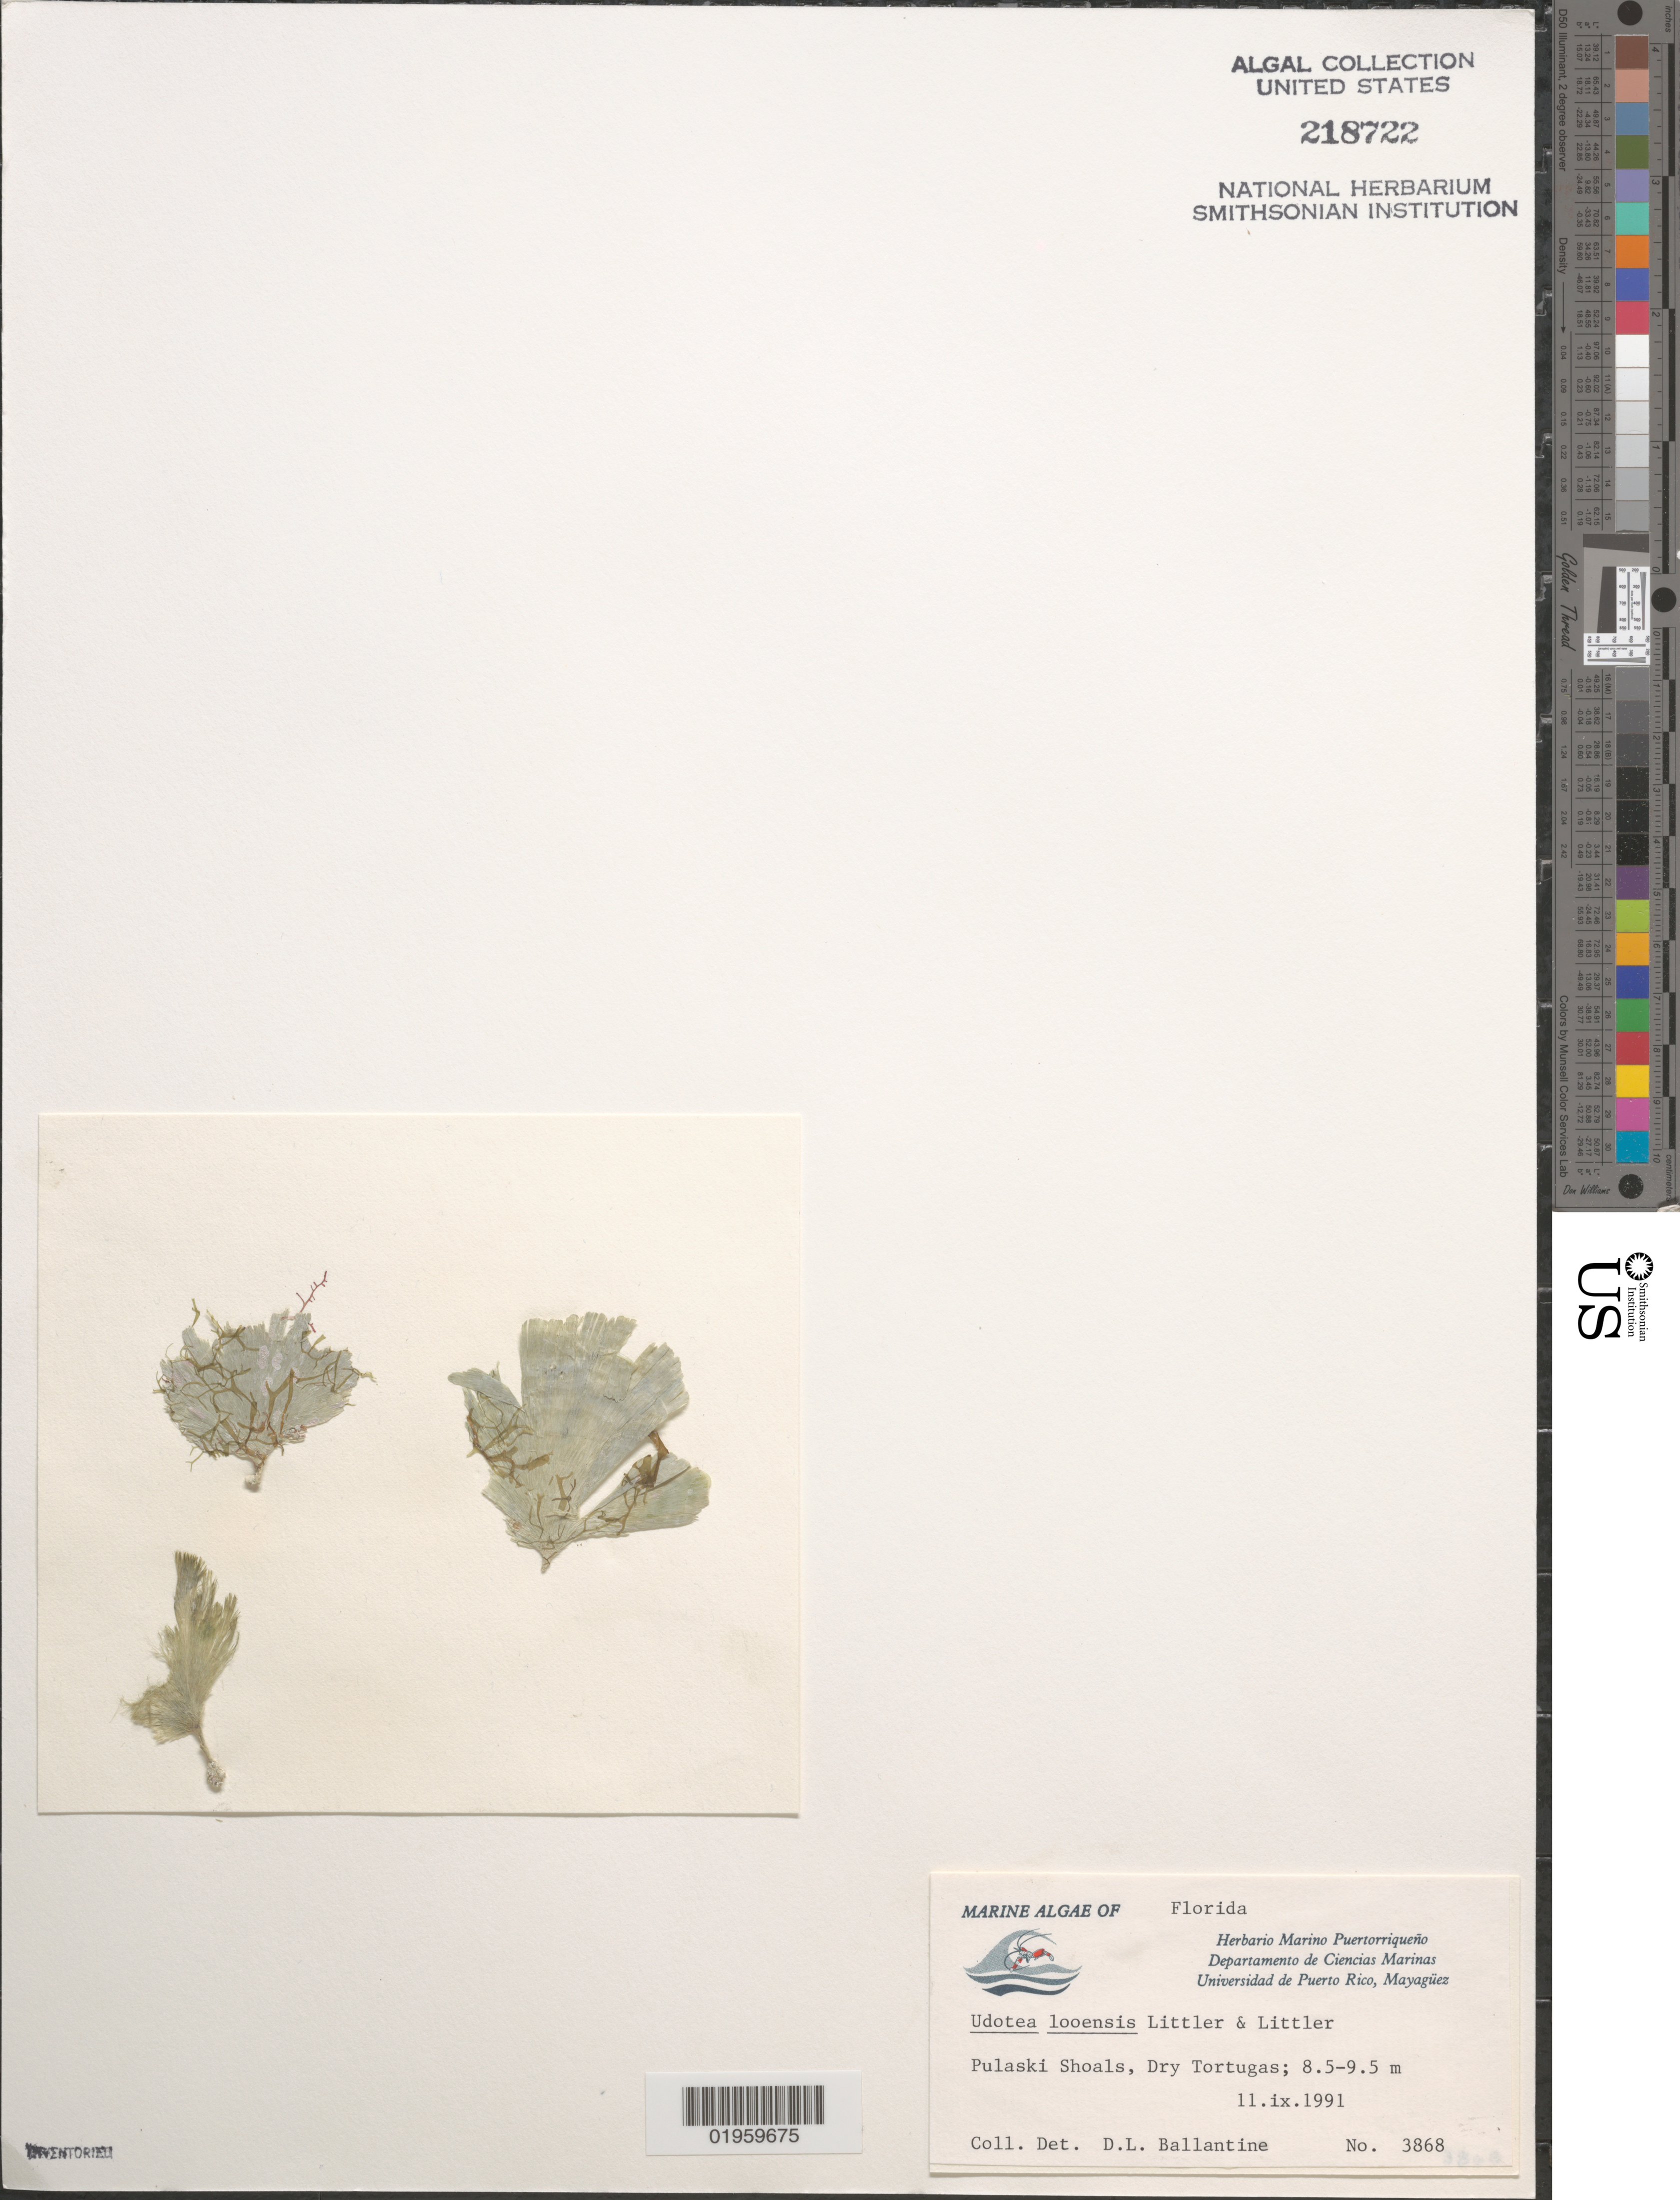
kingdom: Plantae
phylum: Chlorophyta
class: Ulvophyceae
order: Bryopsidales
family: Udoteaceae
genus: Udotea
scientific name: Udotea looensis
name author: D.S. Littler & Littler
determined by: Ballantine, D. L.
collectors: D.L. Ballantine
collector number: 3868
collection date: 1991-09-11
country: United States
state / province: Florida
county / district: Monroe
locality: Pulaski Shoals, Dry Tortugas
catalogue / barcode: US 218722